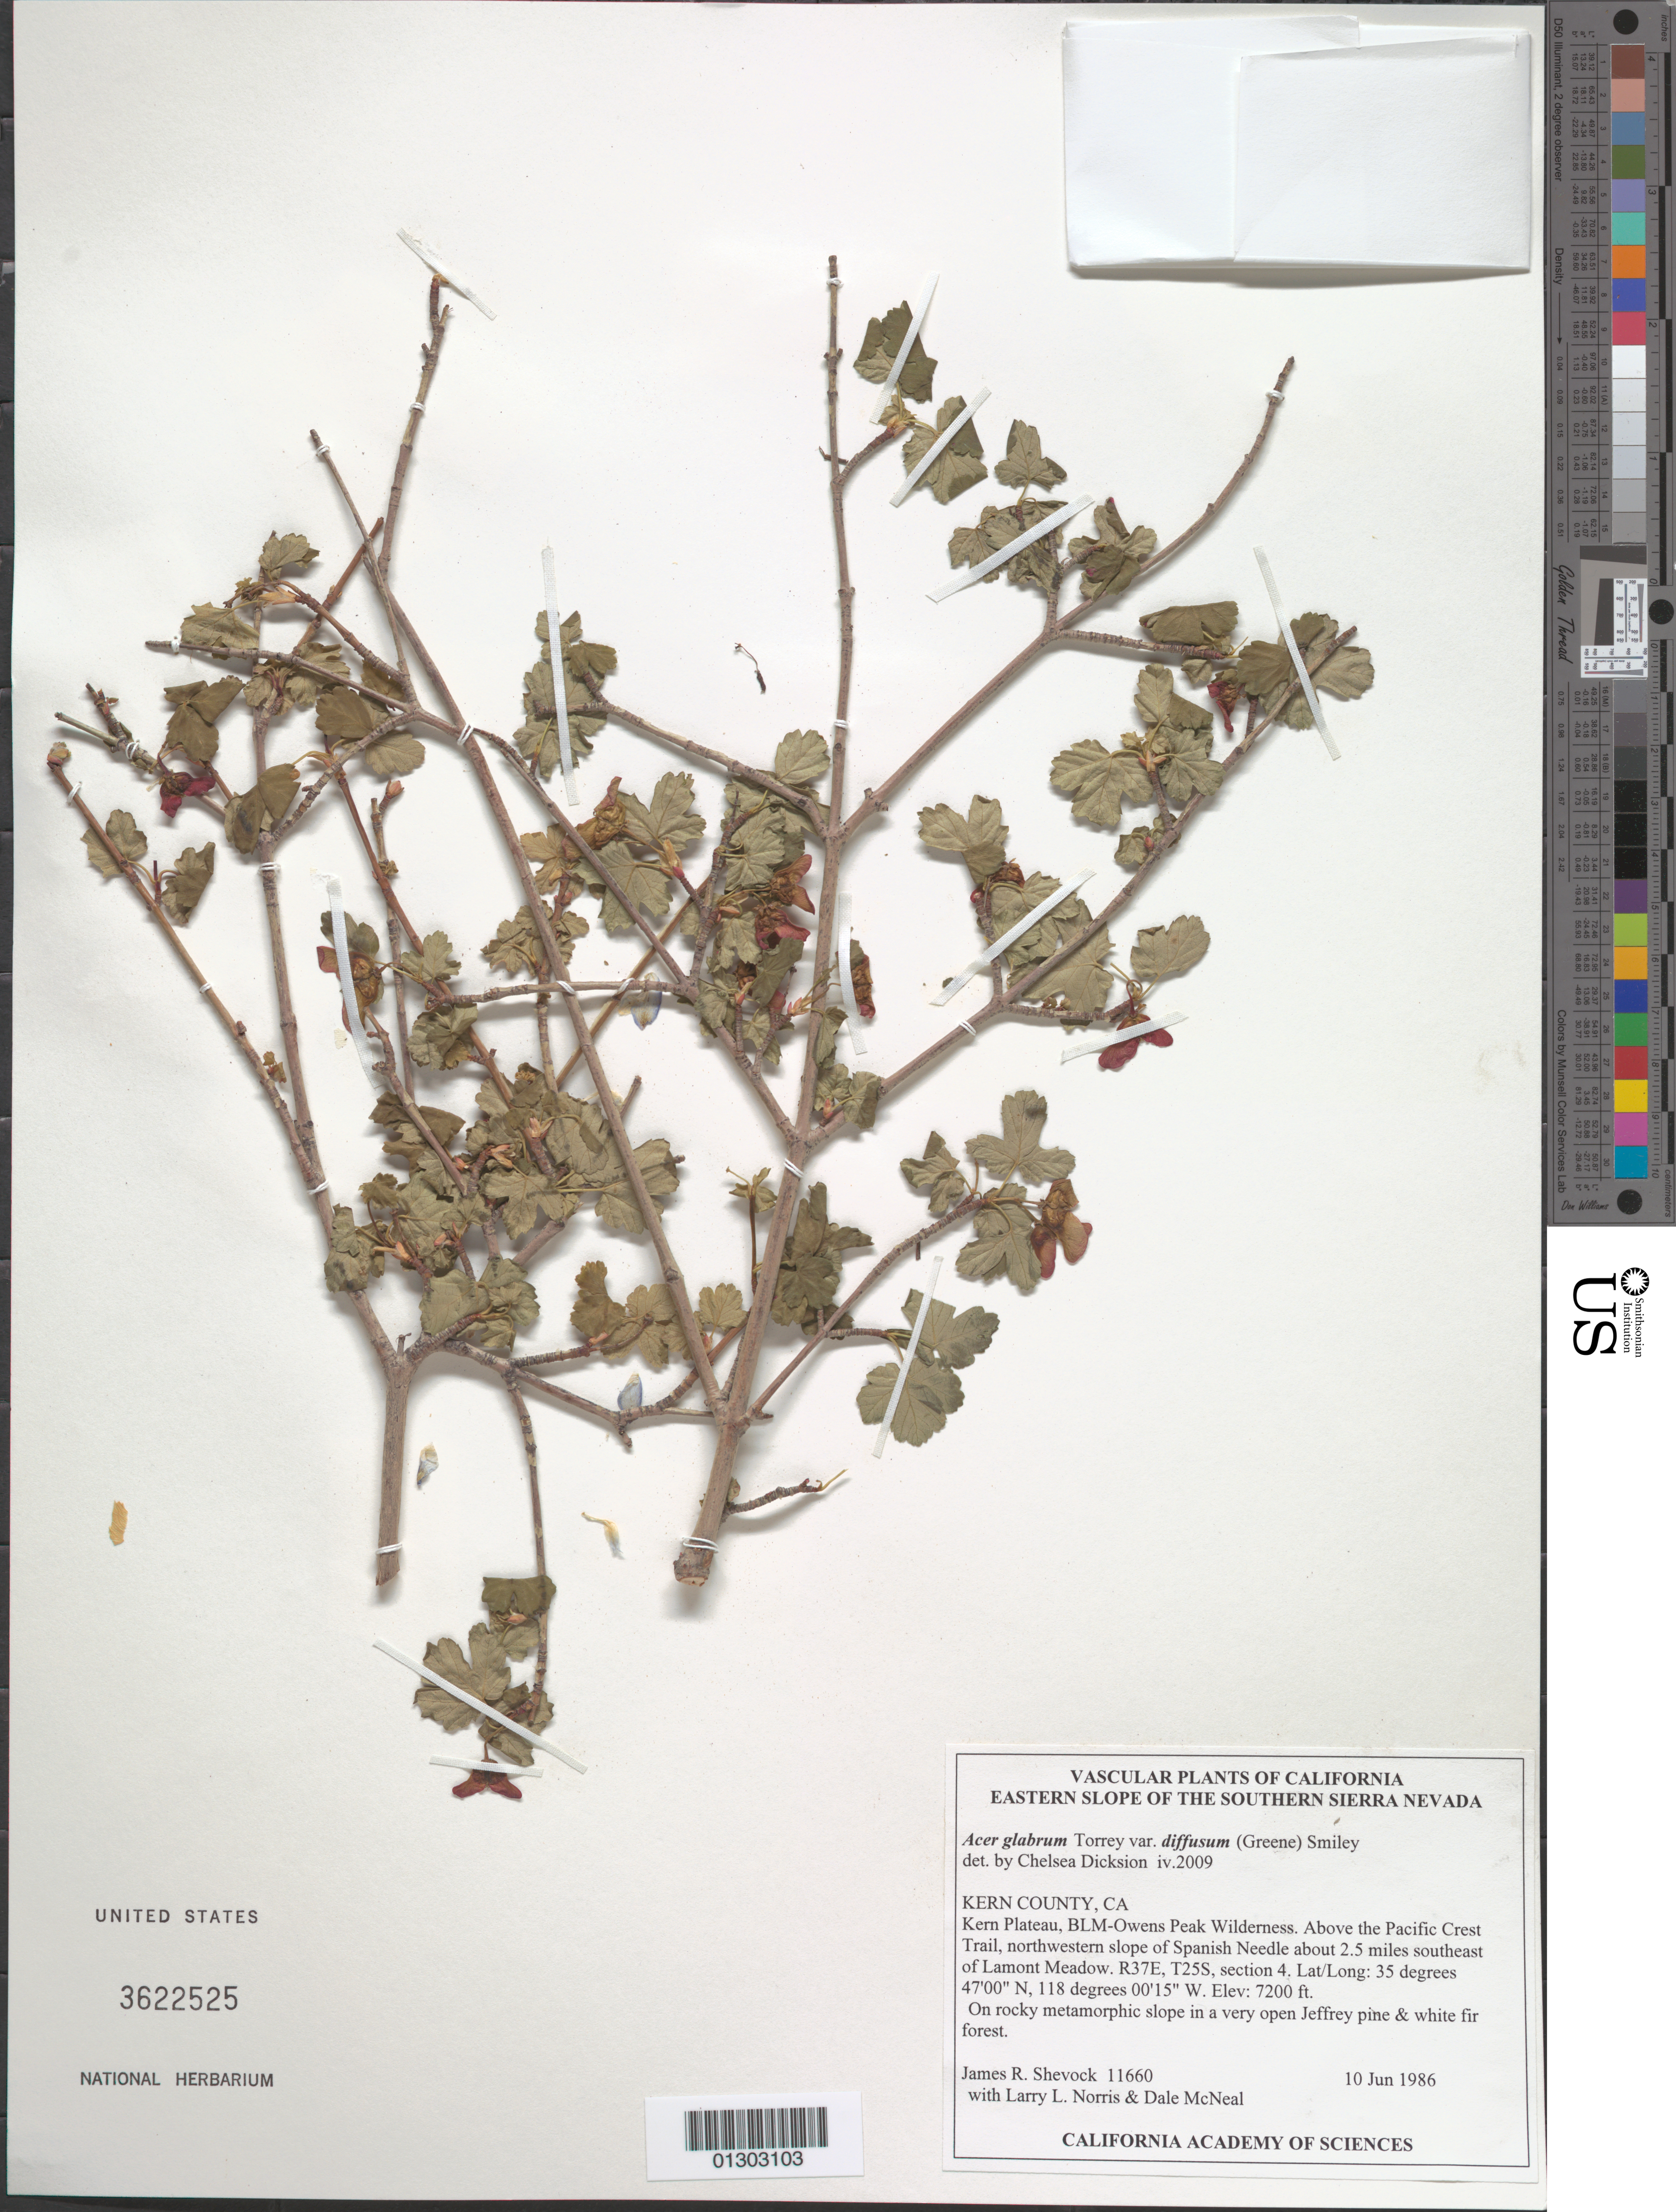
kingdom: Plantae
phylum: Tracheophyta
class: Magnoliopsida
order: Sapindales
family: Sapindaceae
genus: Acer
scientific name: Acer glabrum subsp. diffusum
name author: (Greene) A.E. Murray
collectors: J. R. Shevock, L. Norris & D. W. McNeal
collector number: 11660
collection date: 1986-06-10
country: United States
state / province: California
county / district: Kern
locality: Kern County, Kern Plateau, BLM-Owens Peak Wilderness, above the Pacific Crest Trail, NW slopes of Spanish Needle about 2.5 miles SE of Lamont Meadow. R37E T25S, section 4.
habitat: On rocky metamorphic slope in a very open Jeffrey pine & white fir forest.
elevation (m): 2195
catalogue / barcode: US 3622525